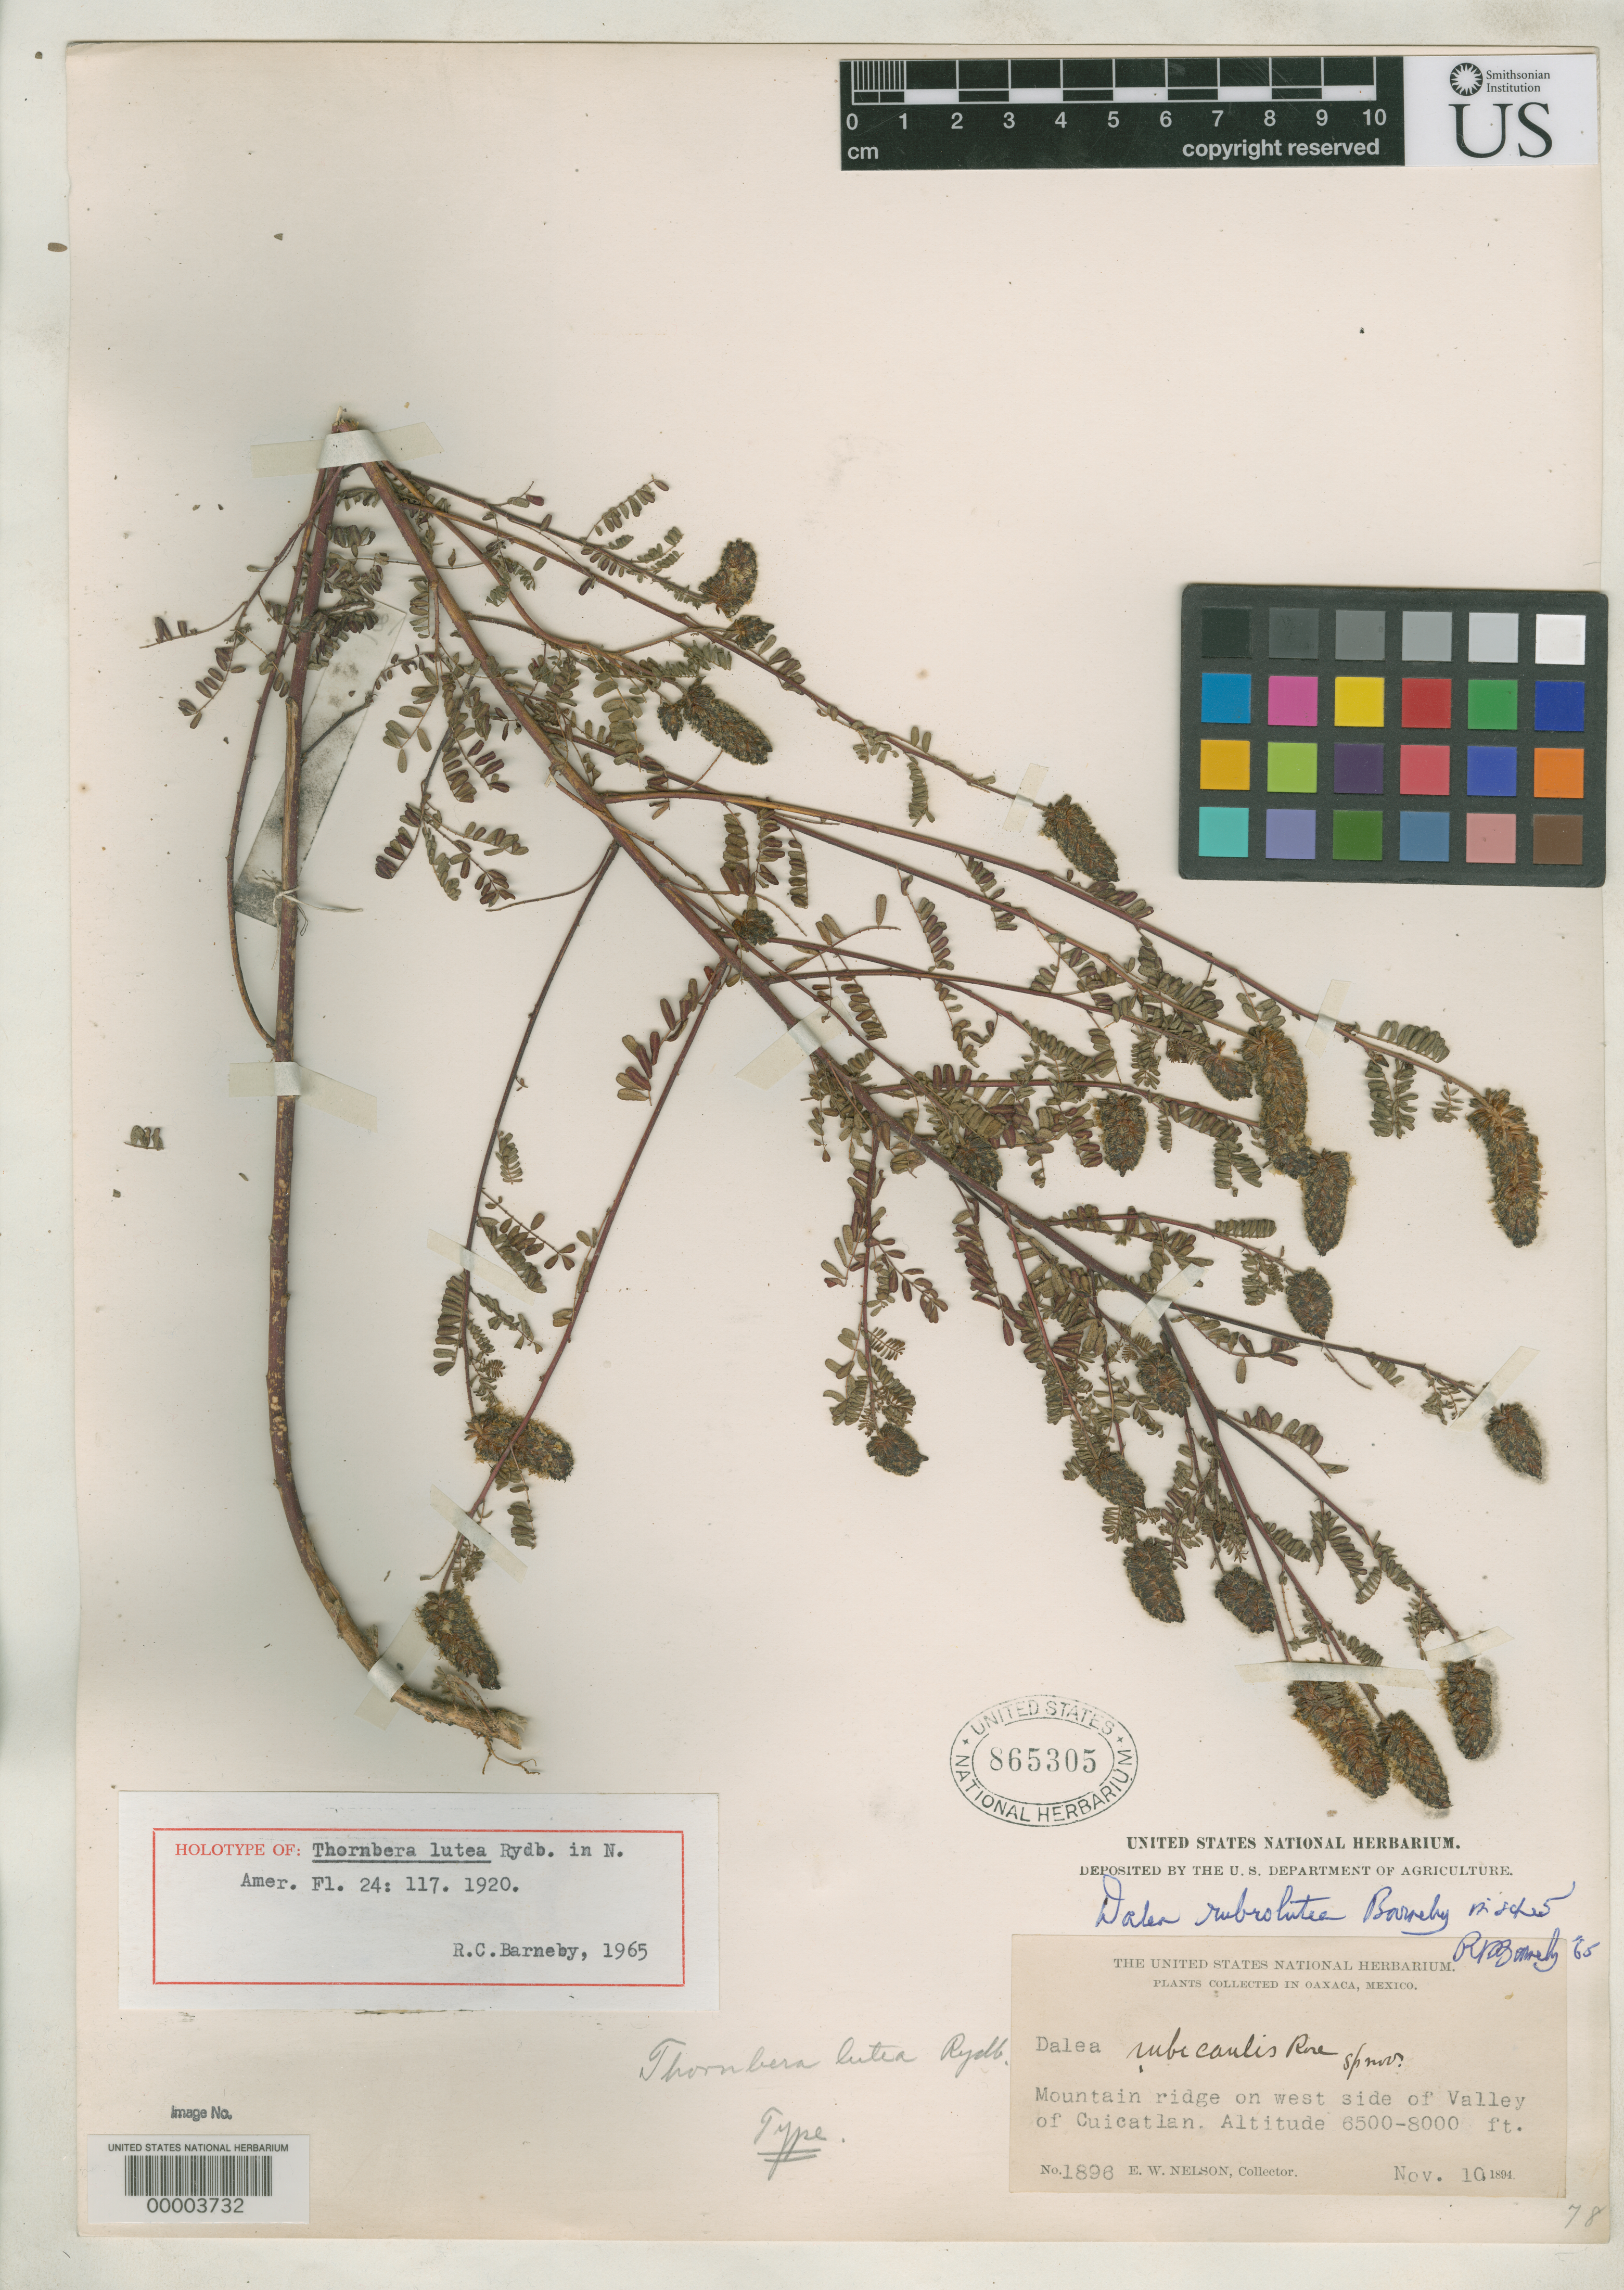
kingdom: Plantae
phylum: Tracheophyta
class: Magnoliopsida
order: Fabales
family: Fabaceae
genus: Thornbera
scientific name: Thornbera lutea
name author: Rydb.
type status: Holotype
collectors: E. W. Nelson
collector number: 1896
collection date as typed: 10 Nov 1894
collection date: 1894-11-10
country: Mexico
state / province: Oaxaca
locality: Mountain ridge on west side of Valley of Cuicatlan.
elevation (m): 1981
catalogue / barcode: US 865305